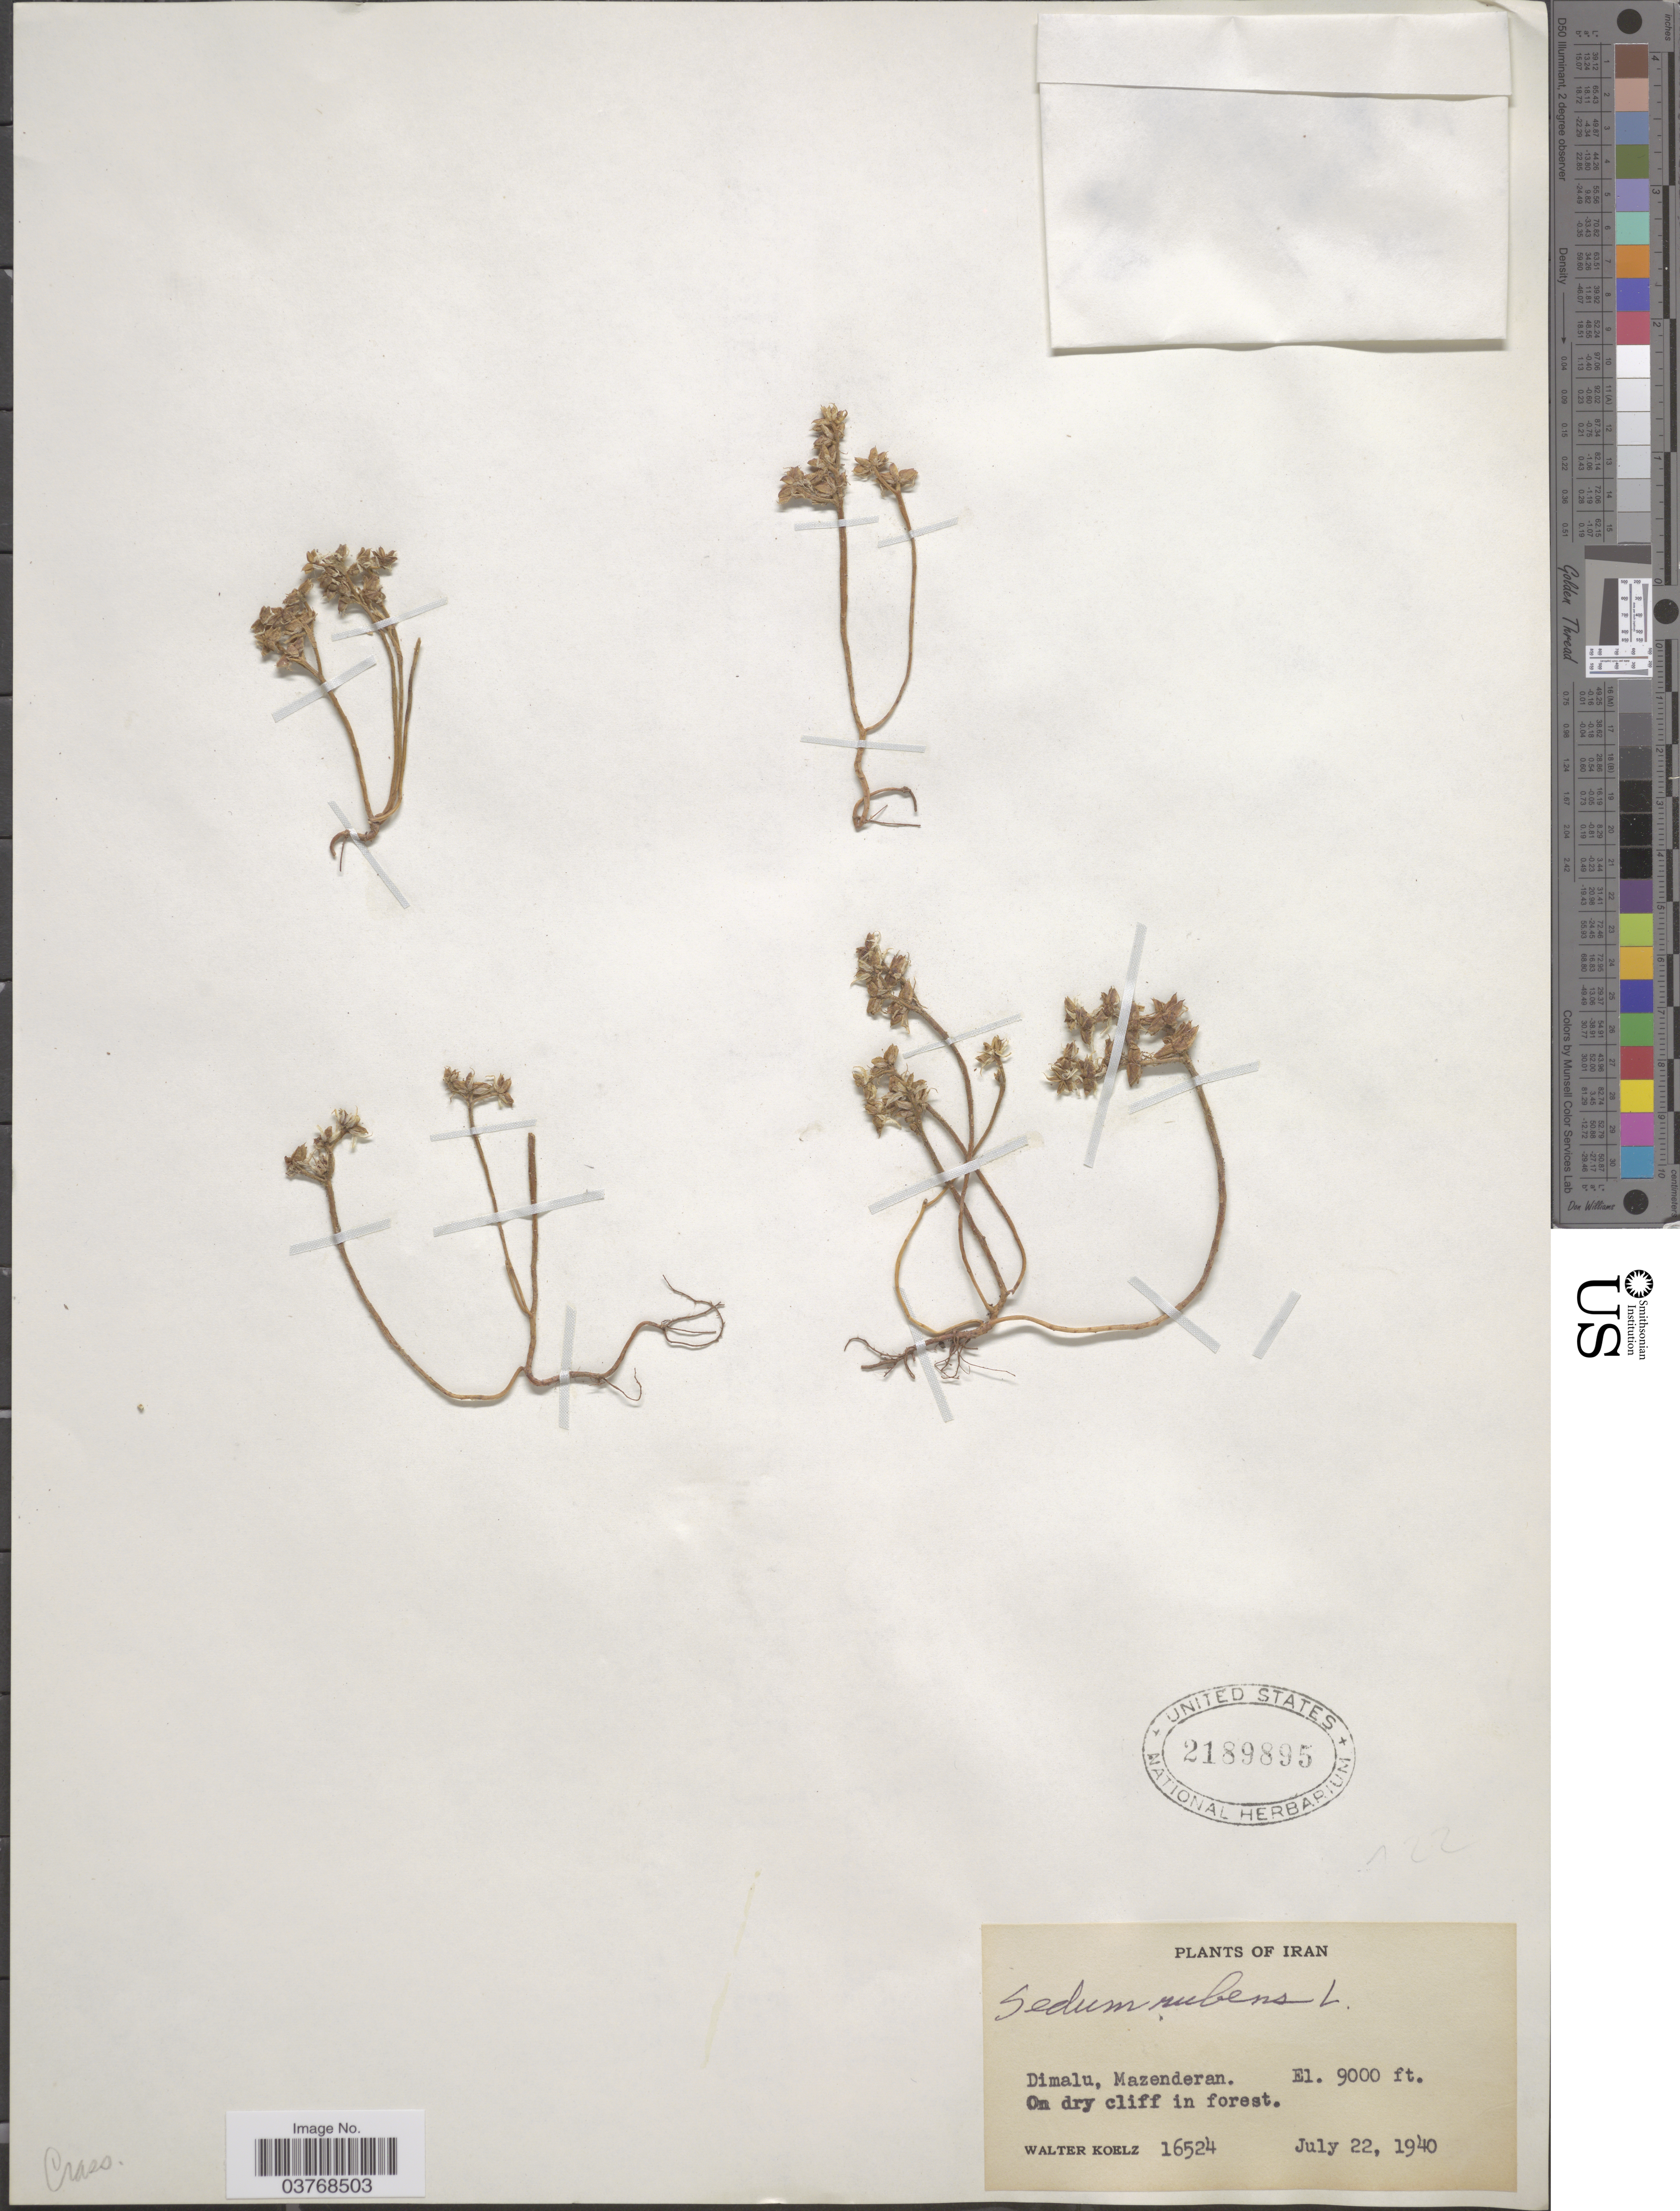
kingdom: Plantae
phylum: Tracheophyta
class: Magnoliopsida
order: Saxifragales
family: Crassulaceae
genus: Sedum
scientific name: Sedum rubens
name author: L.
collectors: W. N. Koelz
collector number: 16524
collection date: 1940-07-22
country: Iran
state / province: Mazandaran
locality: Dimalu.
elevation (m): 2743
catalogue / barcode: US 2189895